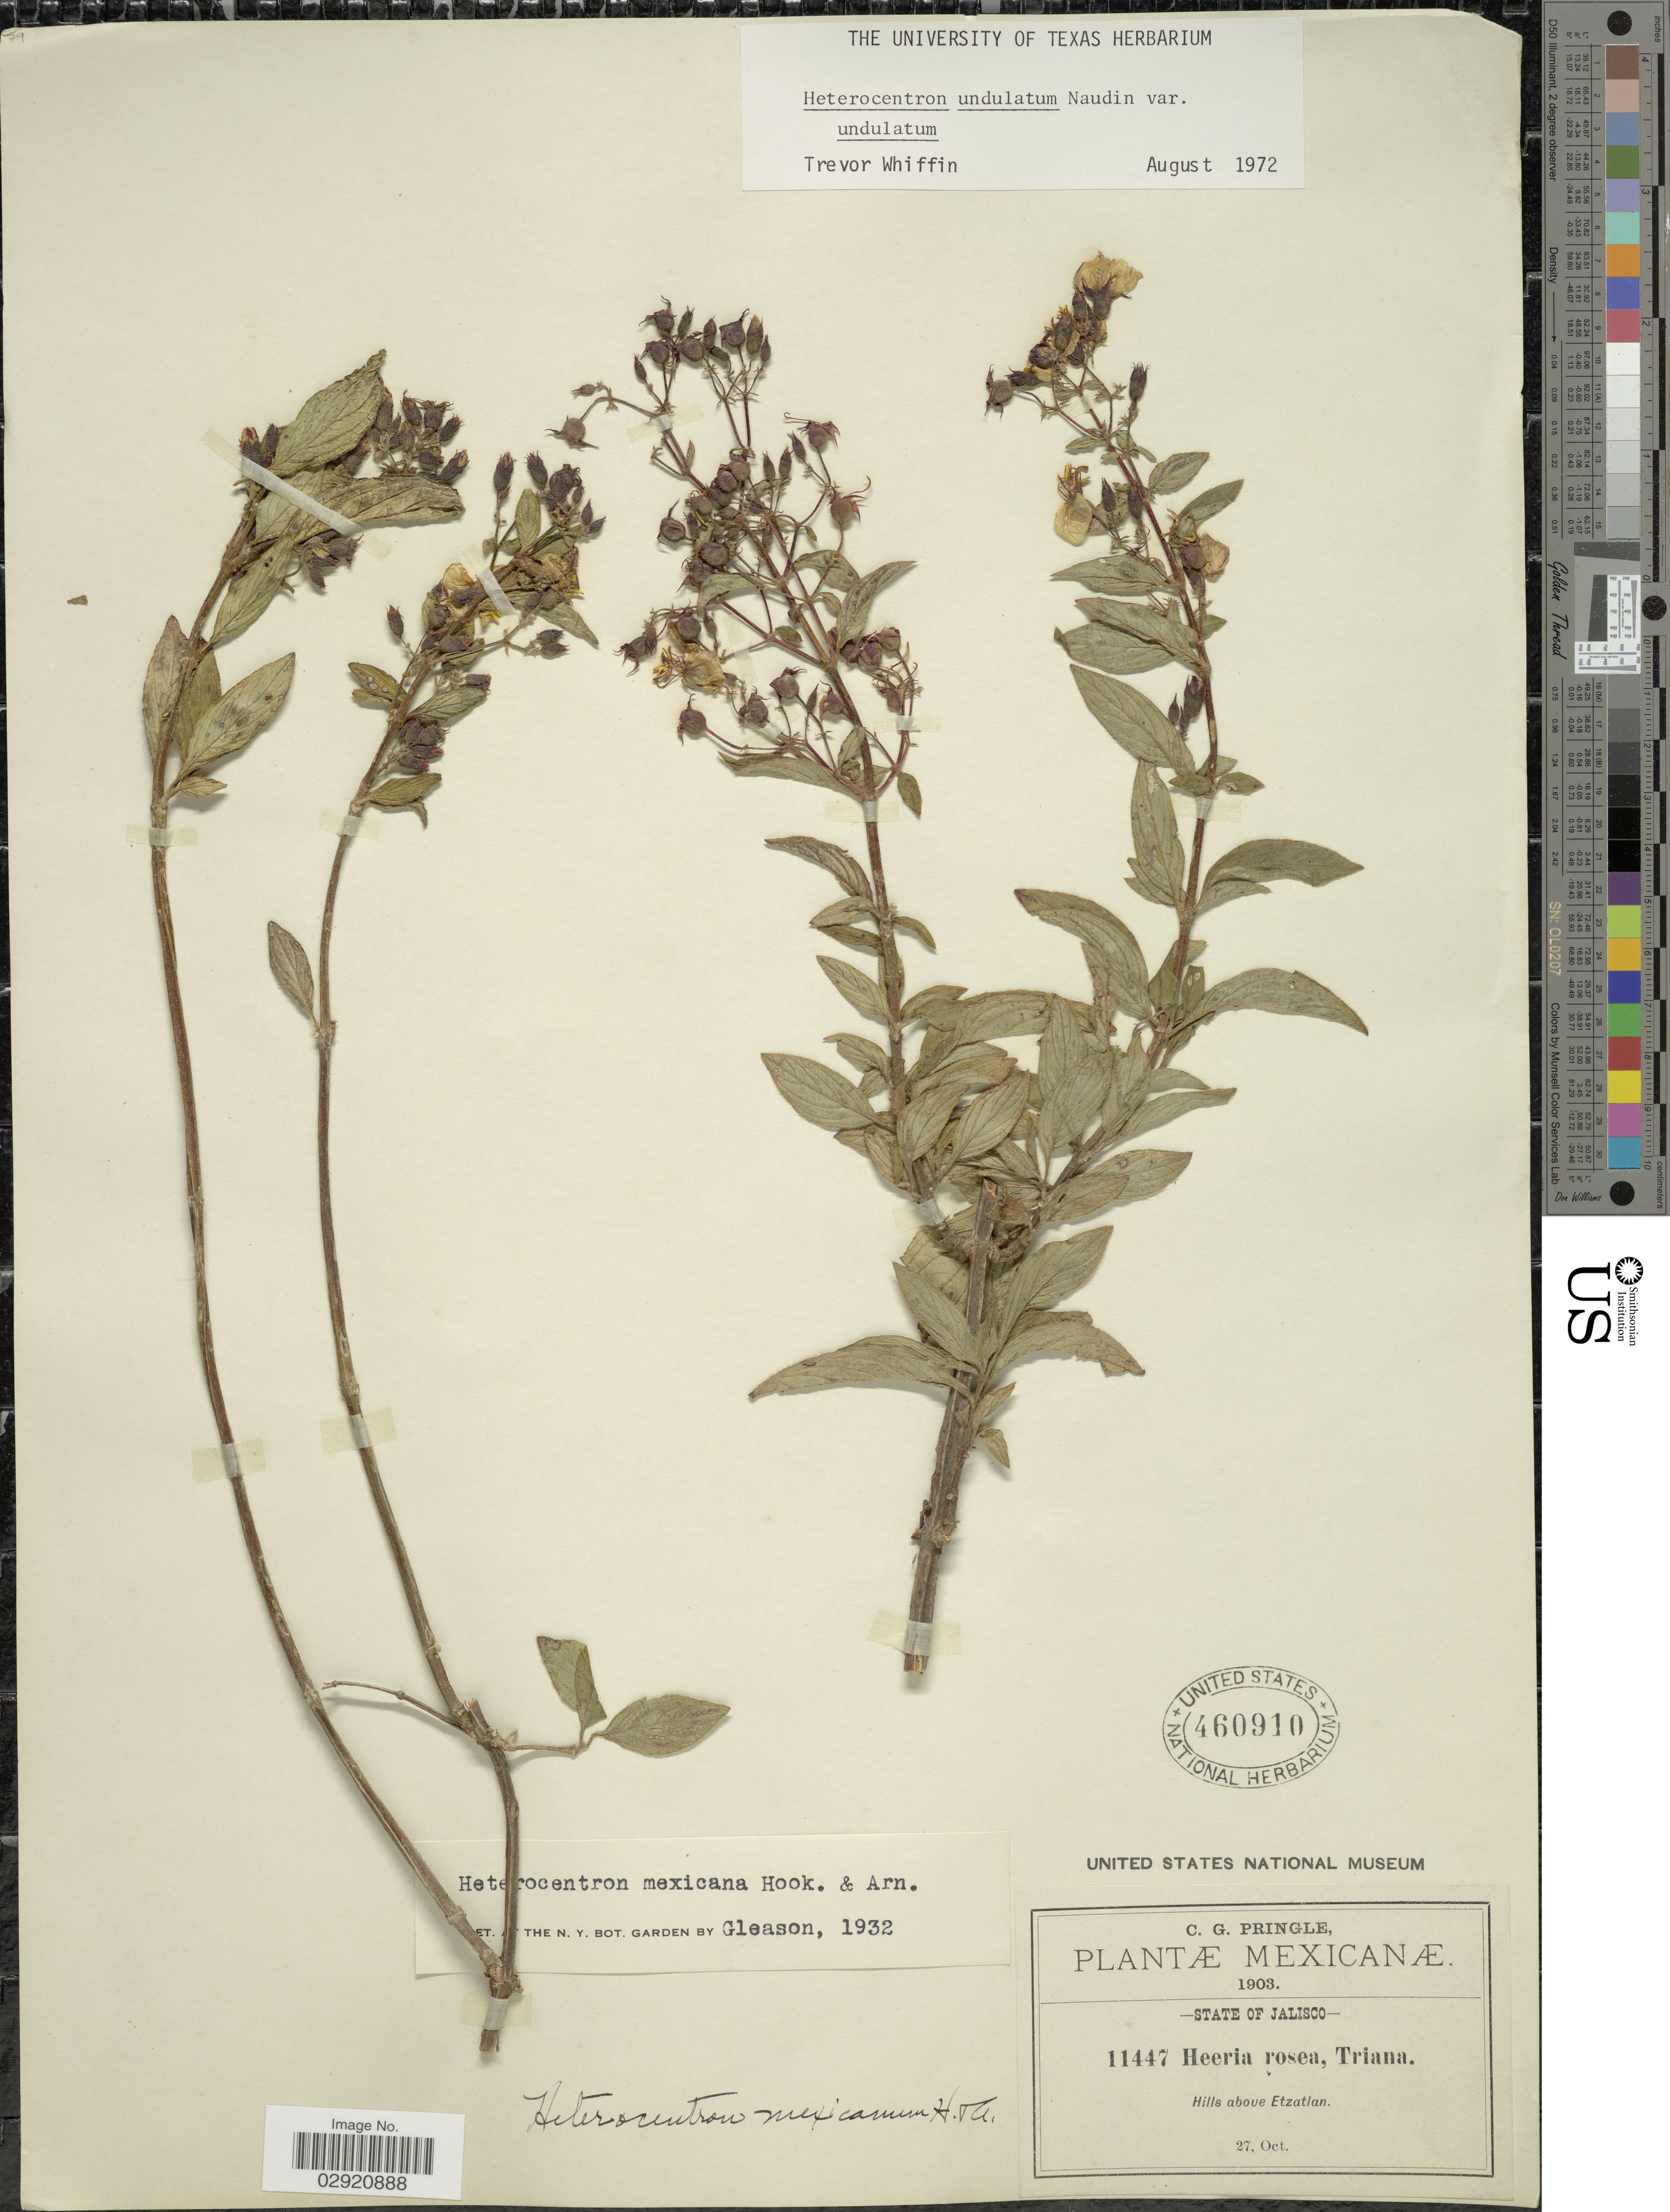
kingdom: Plantae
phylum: Tracheophyta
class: Magnoliopsida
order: Myrtales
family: Melastomataceae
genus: Heterocentron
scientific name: Heterocentron undulatum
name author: Naudin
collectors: C. G. Pringle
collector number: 11447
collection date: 1903-10-27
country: Mexico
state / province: Jalisco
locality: Hills above Etzatlan.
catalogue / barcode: US 460910